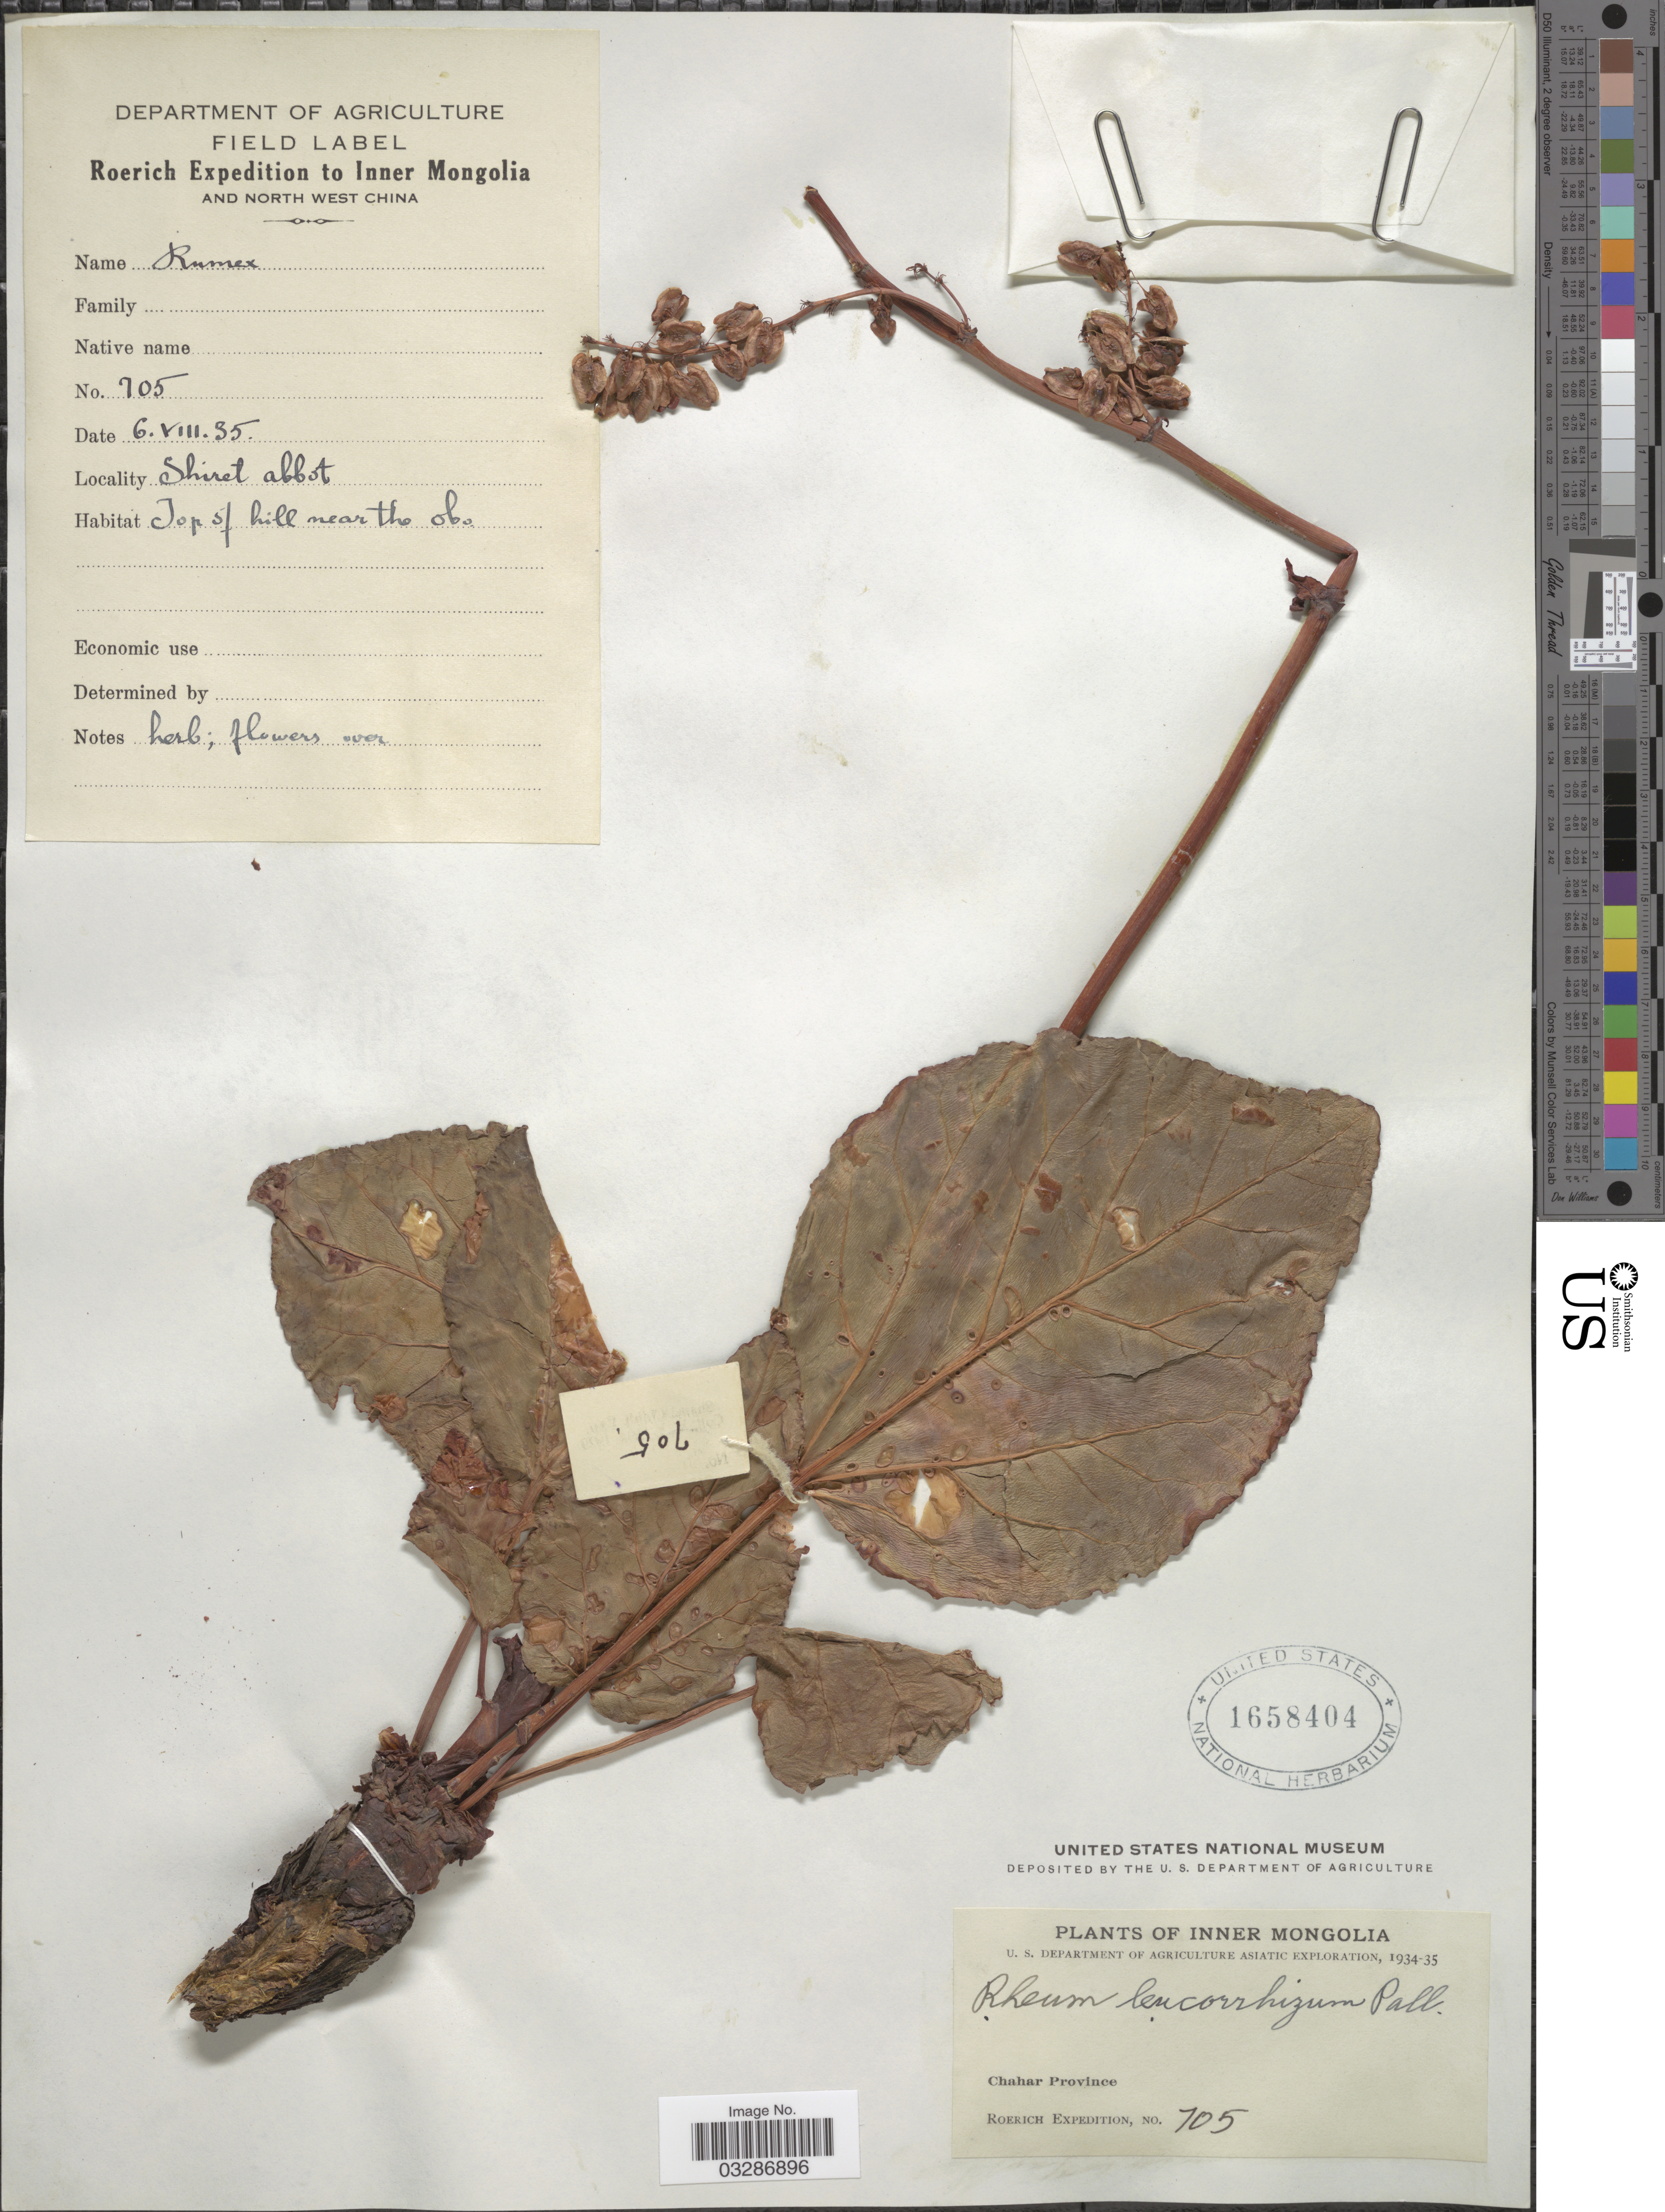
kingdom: Plantae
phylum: Tracheophyta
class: Magnoliopsida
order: Caryophyllales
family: Polygonaceae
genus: Rheum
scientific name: Rheum leucorrhizum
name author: Pall.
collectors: Roerich Expedition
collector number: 705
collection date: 1935-08-06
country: China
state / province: Nei Monggol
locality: Inner Mongolia and North West China. Chahar Province. Shiret abbot. Top of hill near the obo.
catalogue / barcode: US 1658404